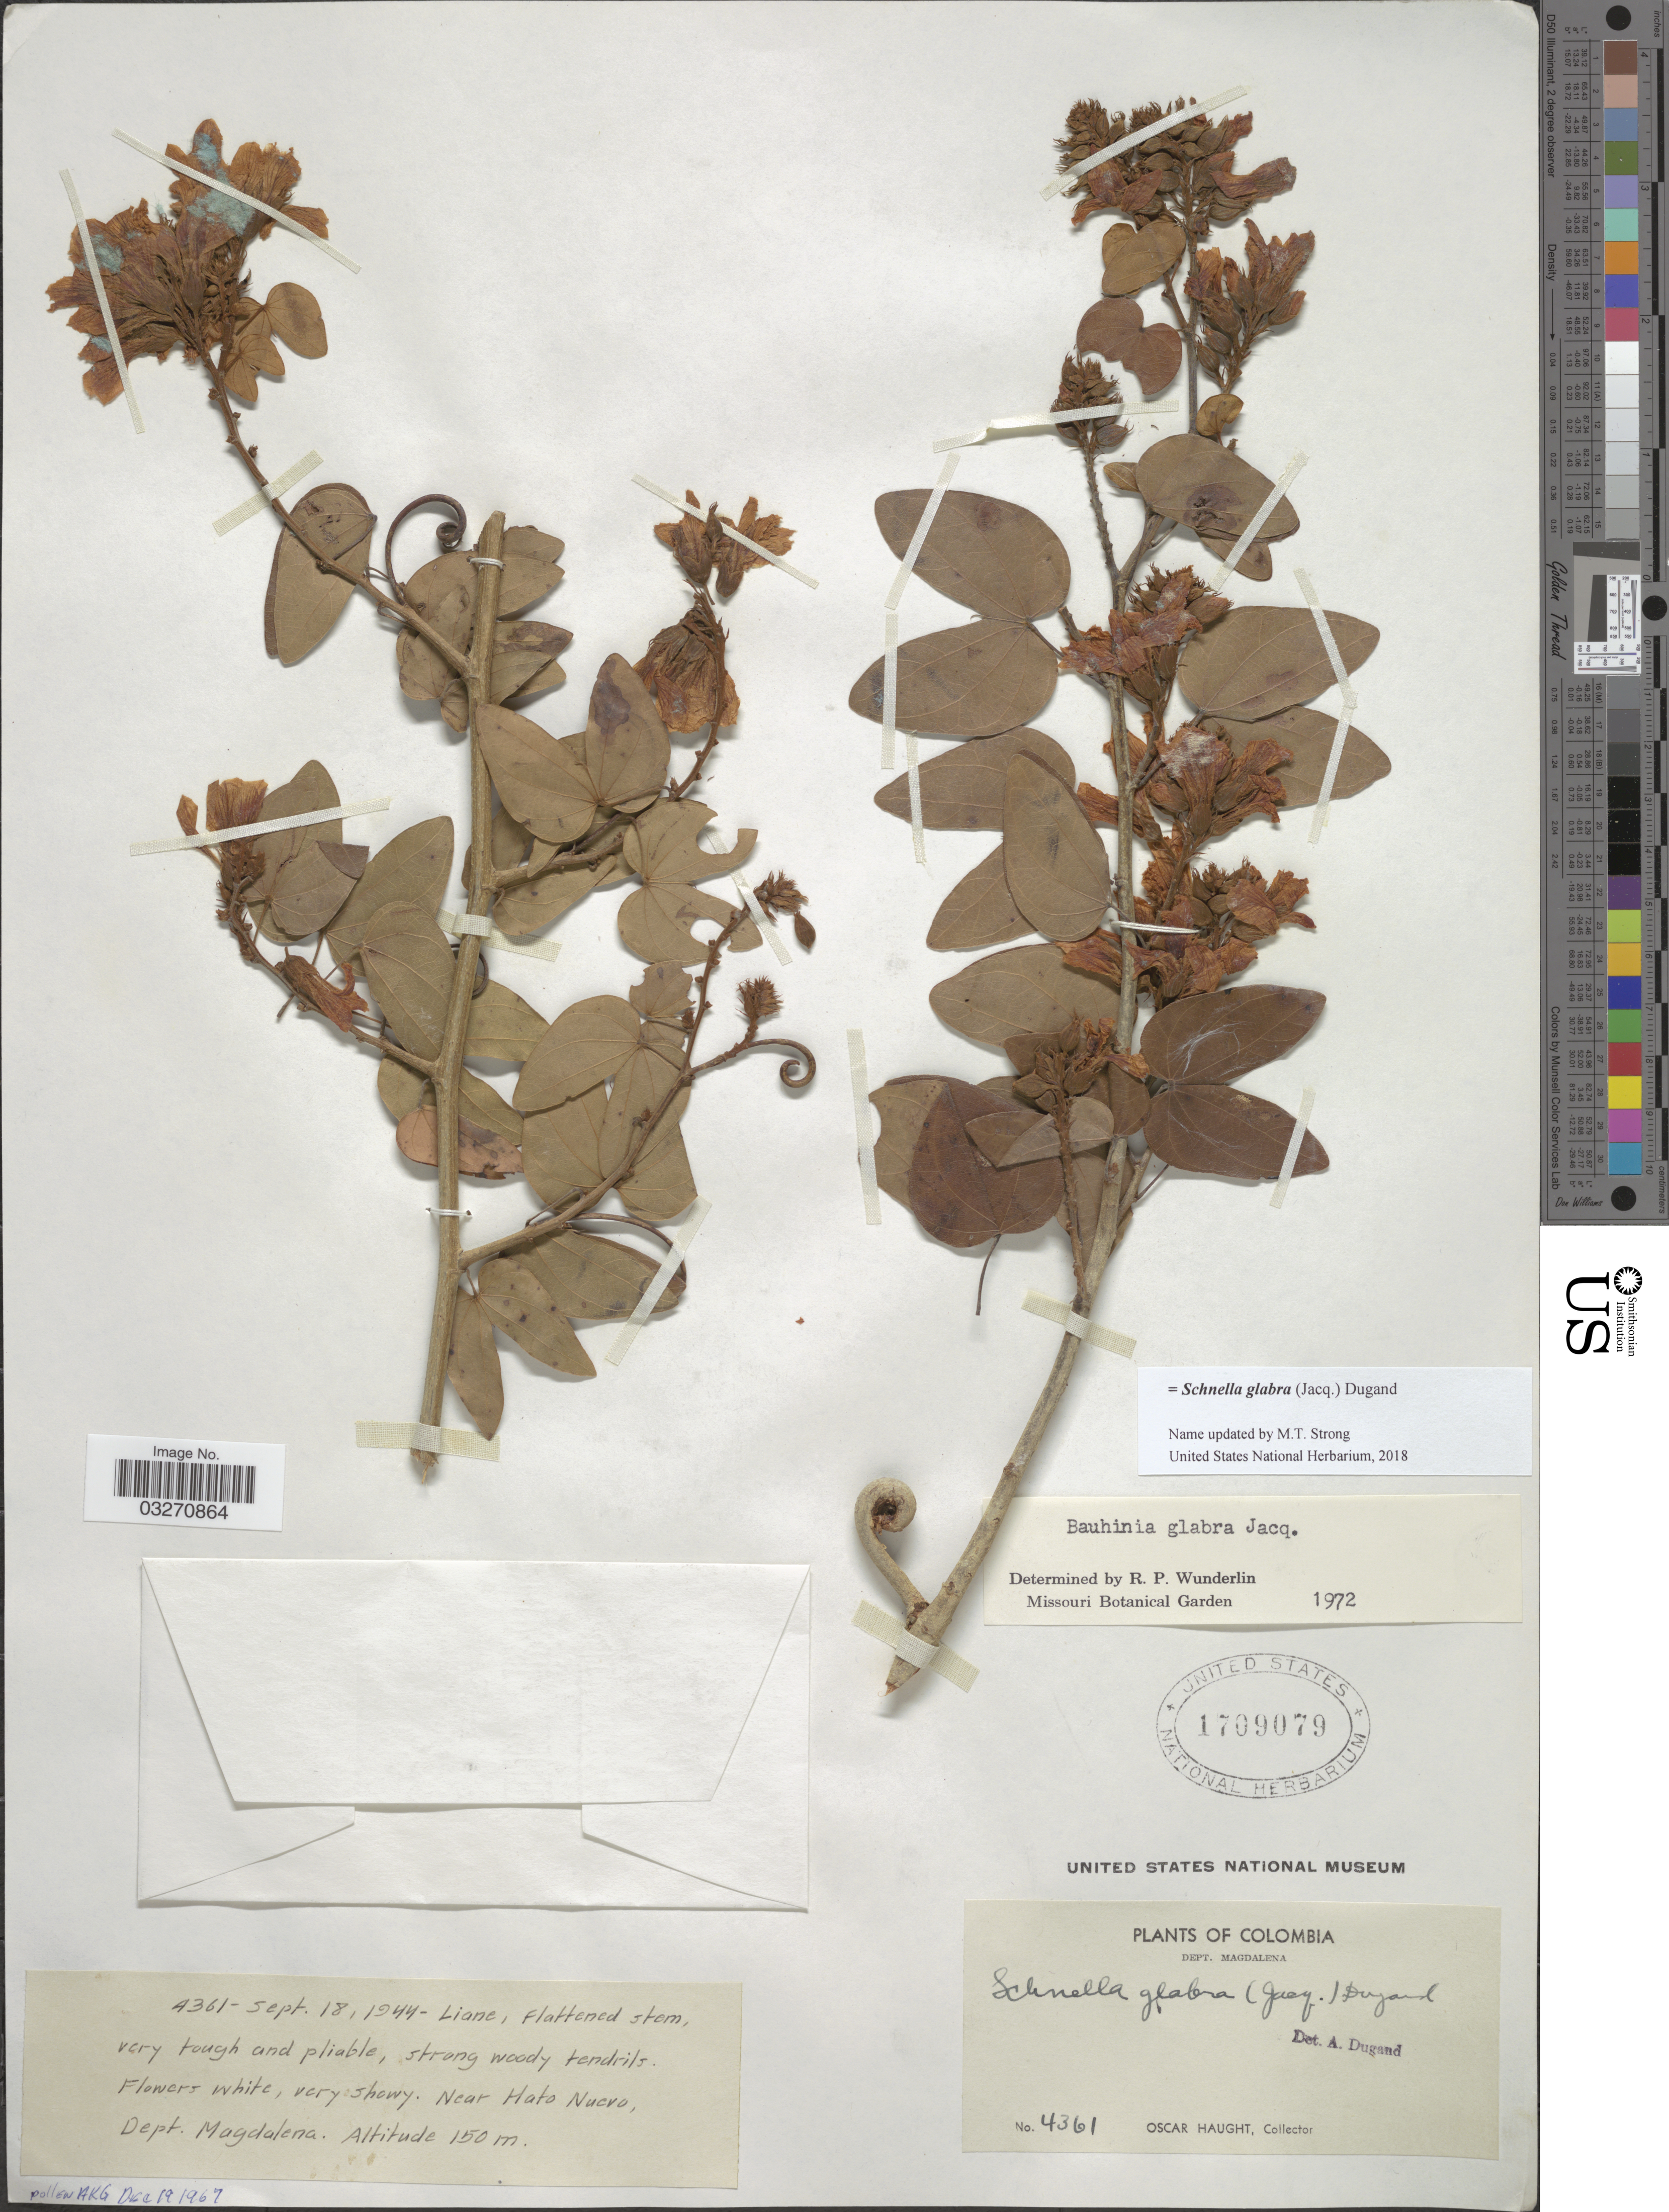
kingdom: Plantae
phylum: Tracheophyta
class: Magnoliopsida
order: Fabales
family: Fabaceae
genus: Schnella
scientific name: Schnella glabra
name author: (Jacq.) Dugand G.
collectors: O. Haught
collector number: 4361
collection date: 1944-09-18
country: Colombia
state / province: Magdalena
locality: Dept. Magdalena. Near Hato Nuevo.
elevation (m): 150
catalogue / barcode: US 1709079